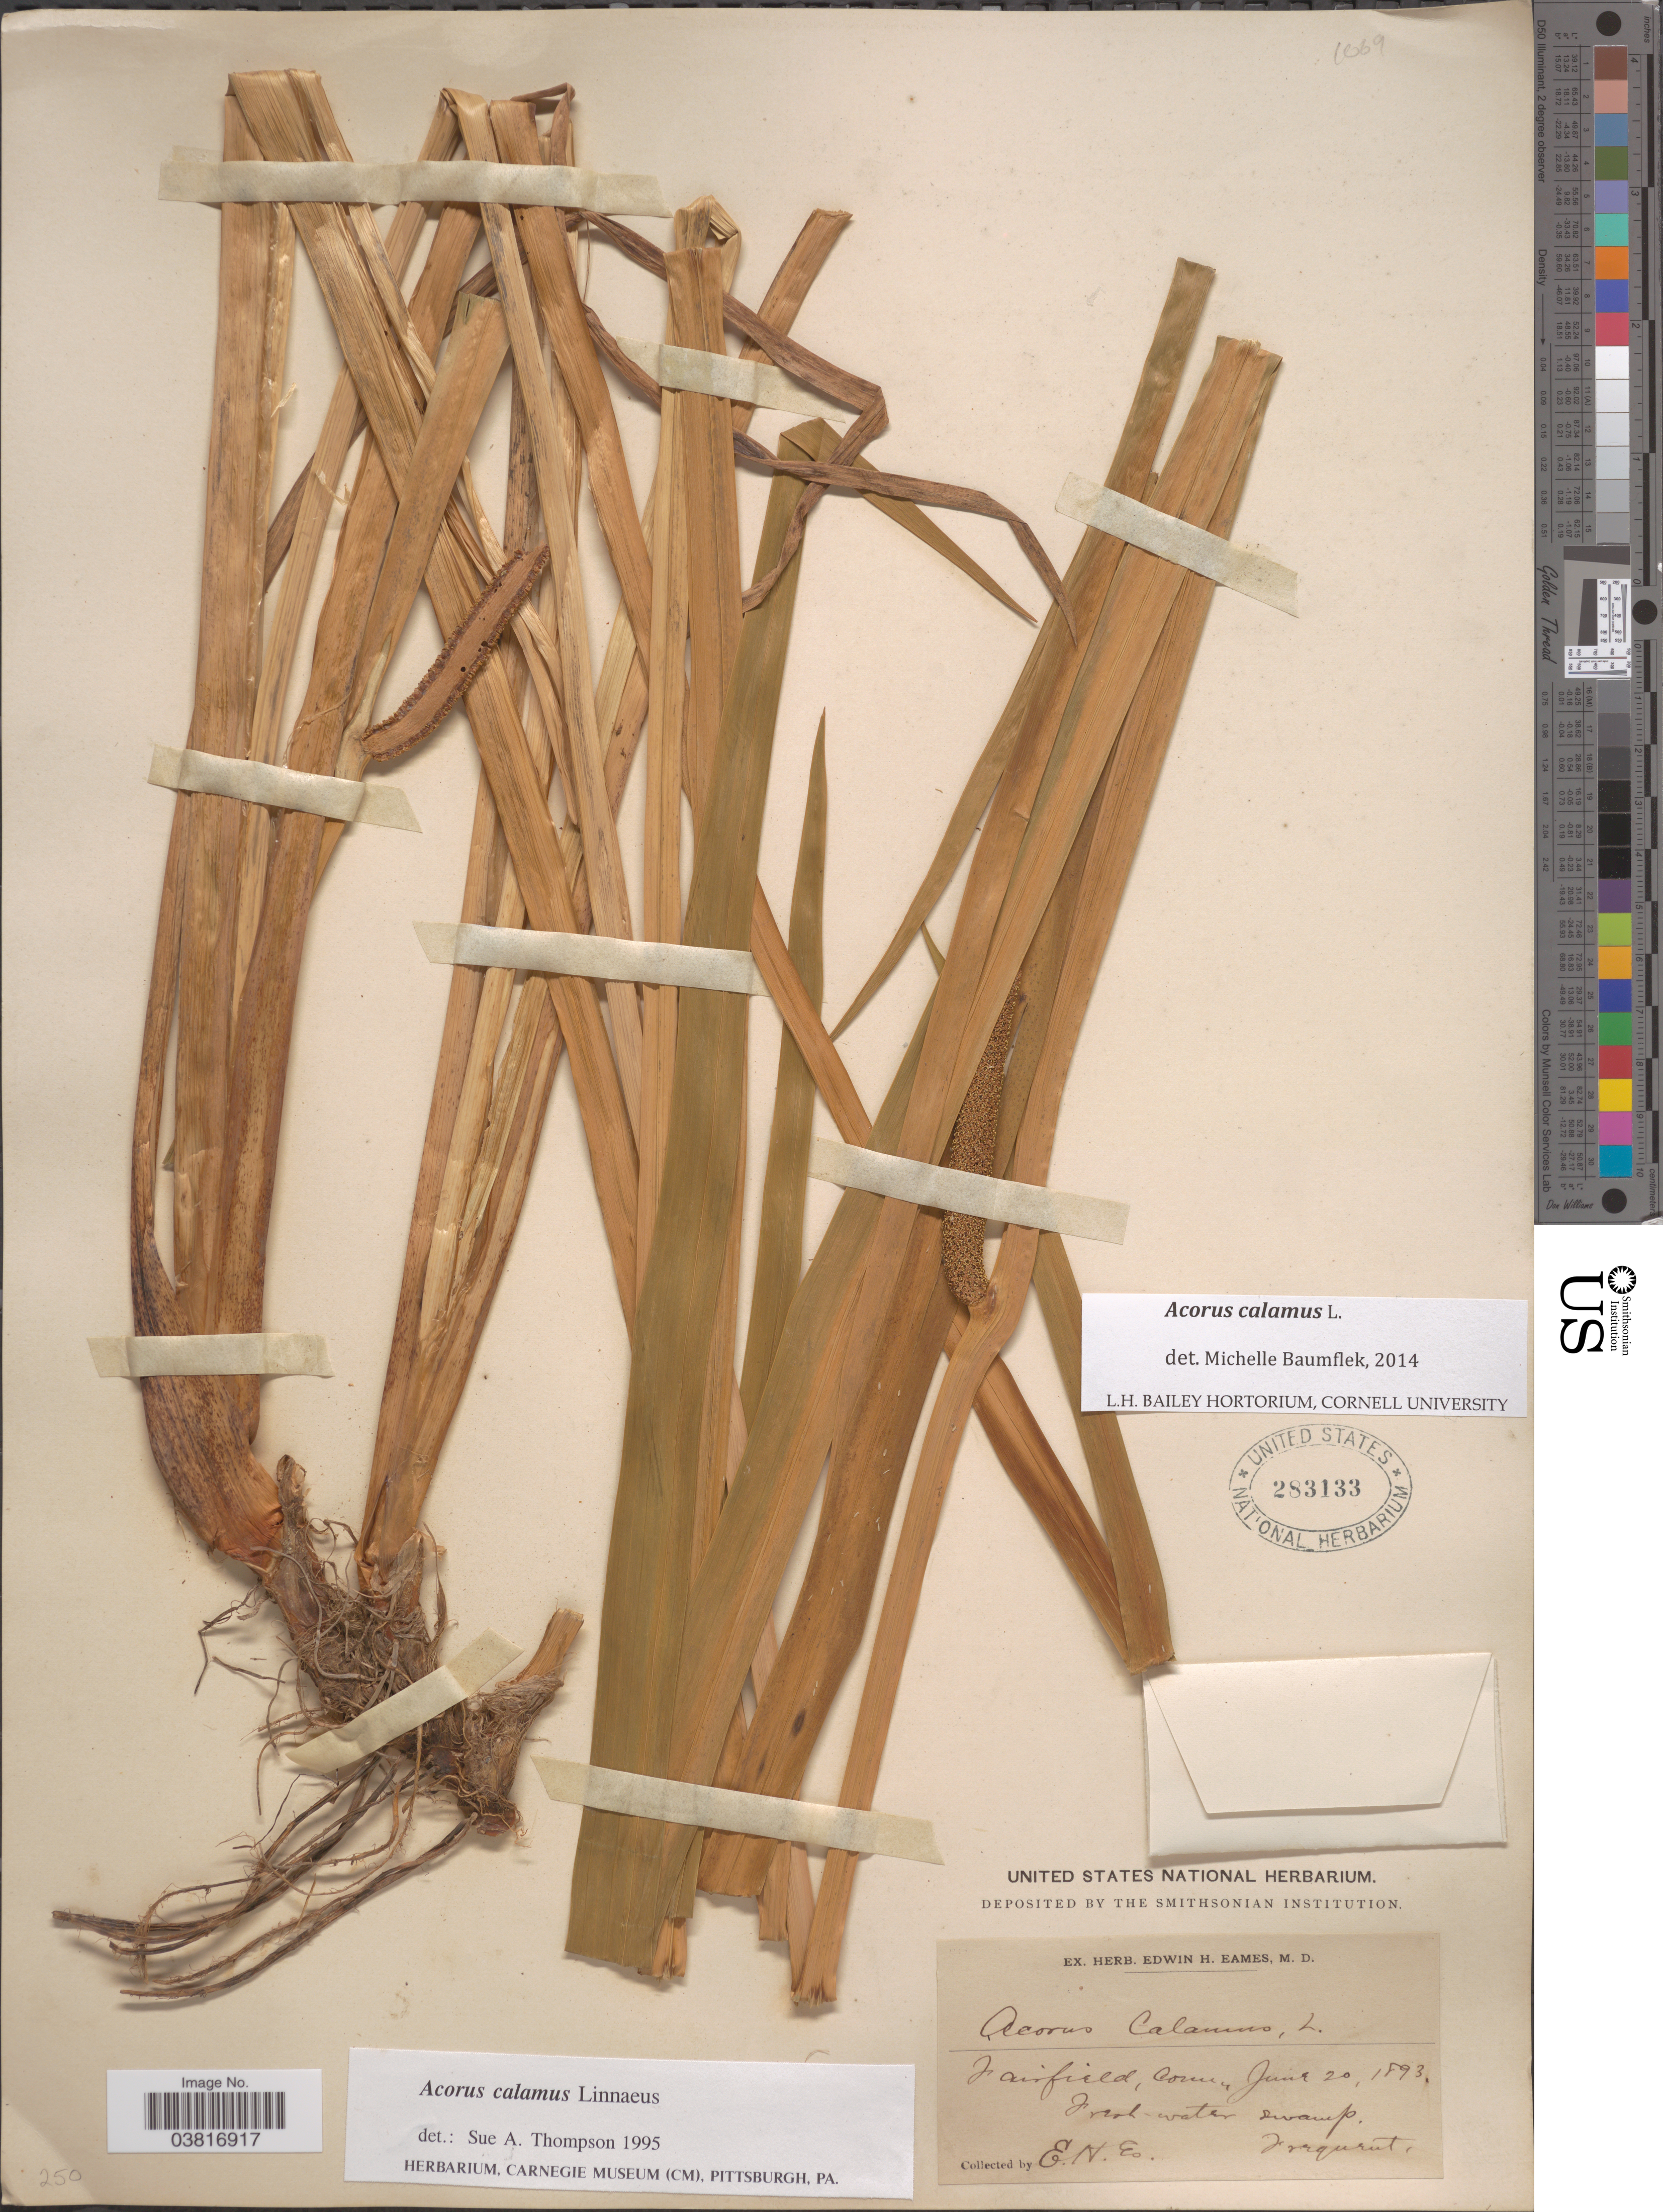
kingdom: Plantae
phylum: Tracheophyta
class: Liliopsida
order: Acorales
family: Acoraceae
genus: Acorus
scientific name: Acorus calamus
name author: L.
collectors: E. H. Eames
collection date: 1893-06-20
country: United States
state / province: Connecticut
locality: Fairfield.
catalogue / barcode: US 283133